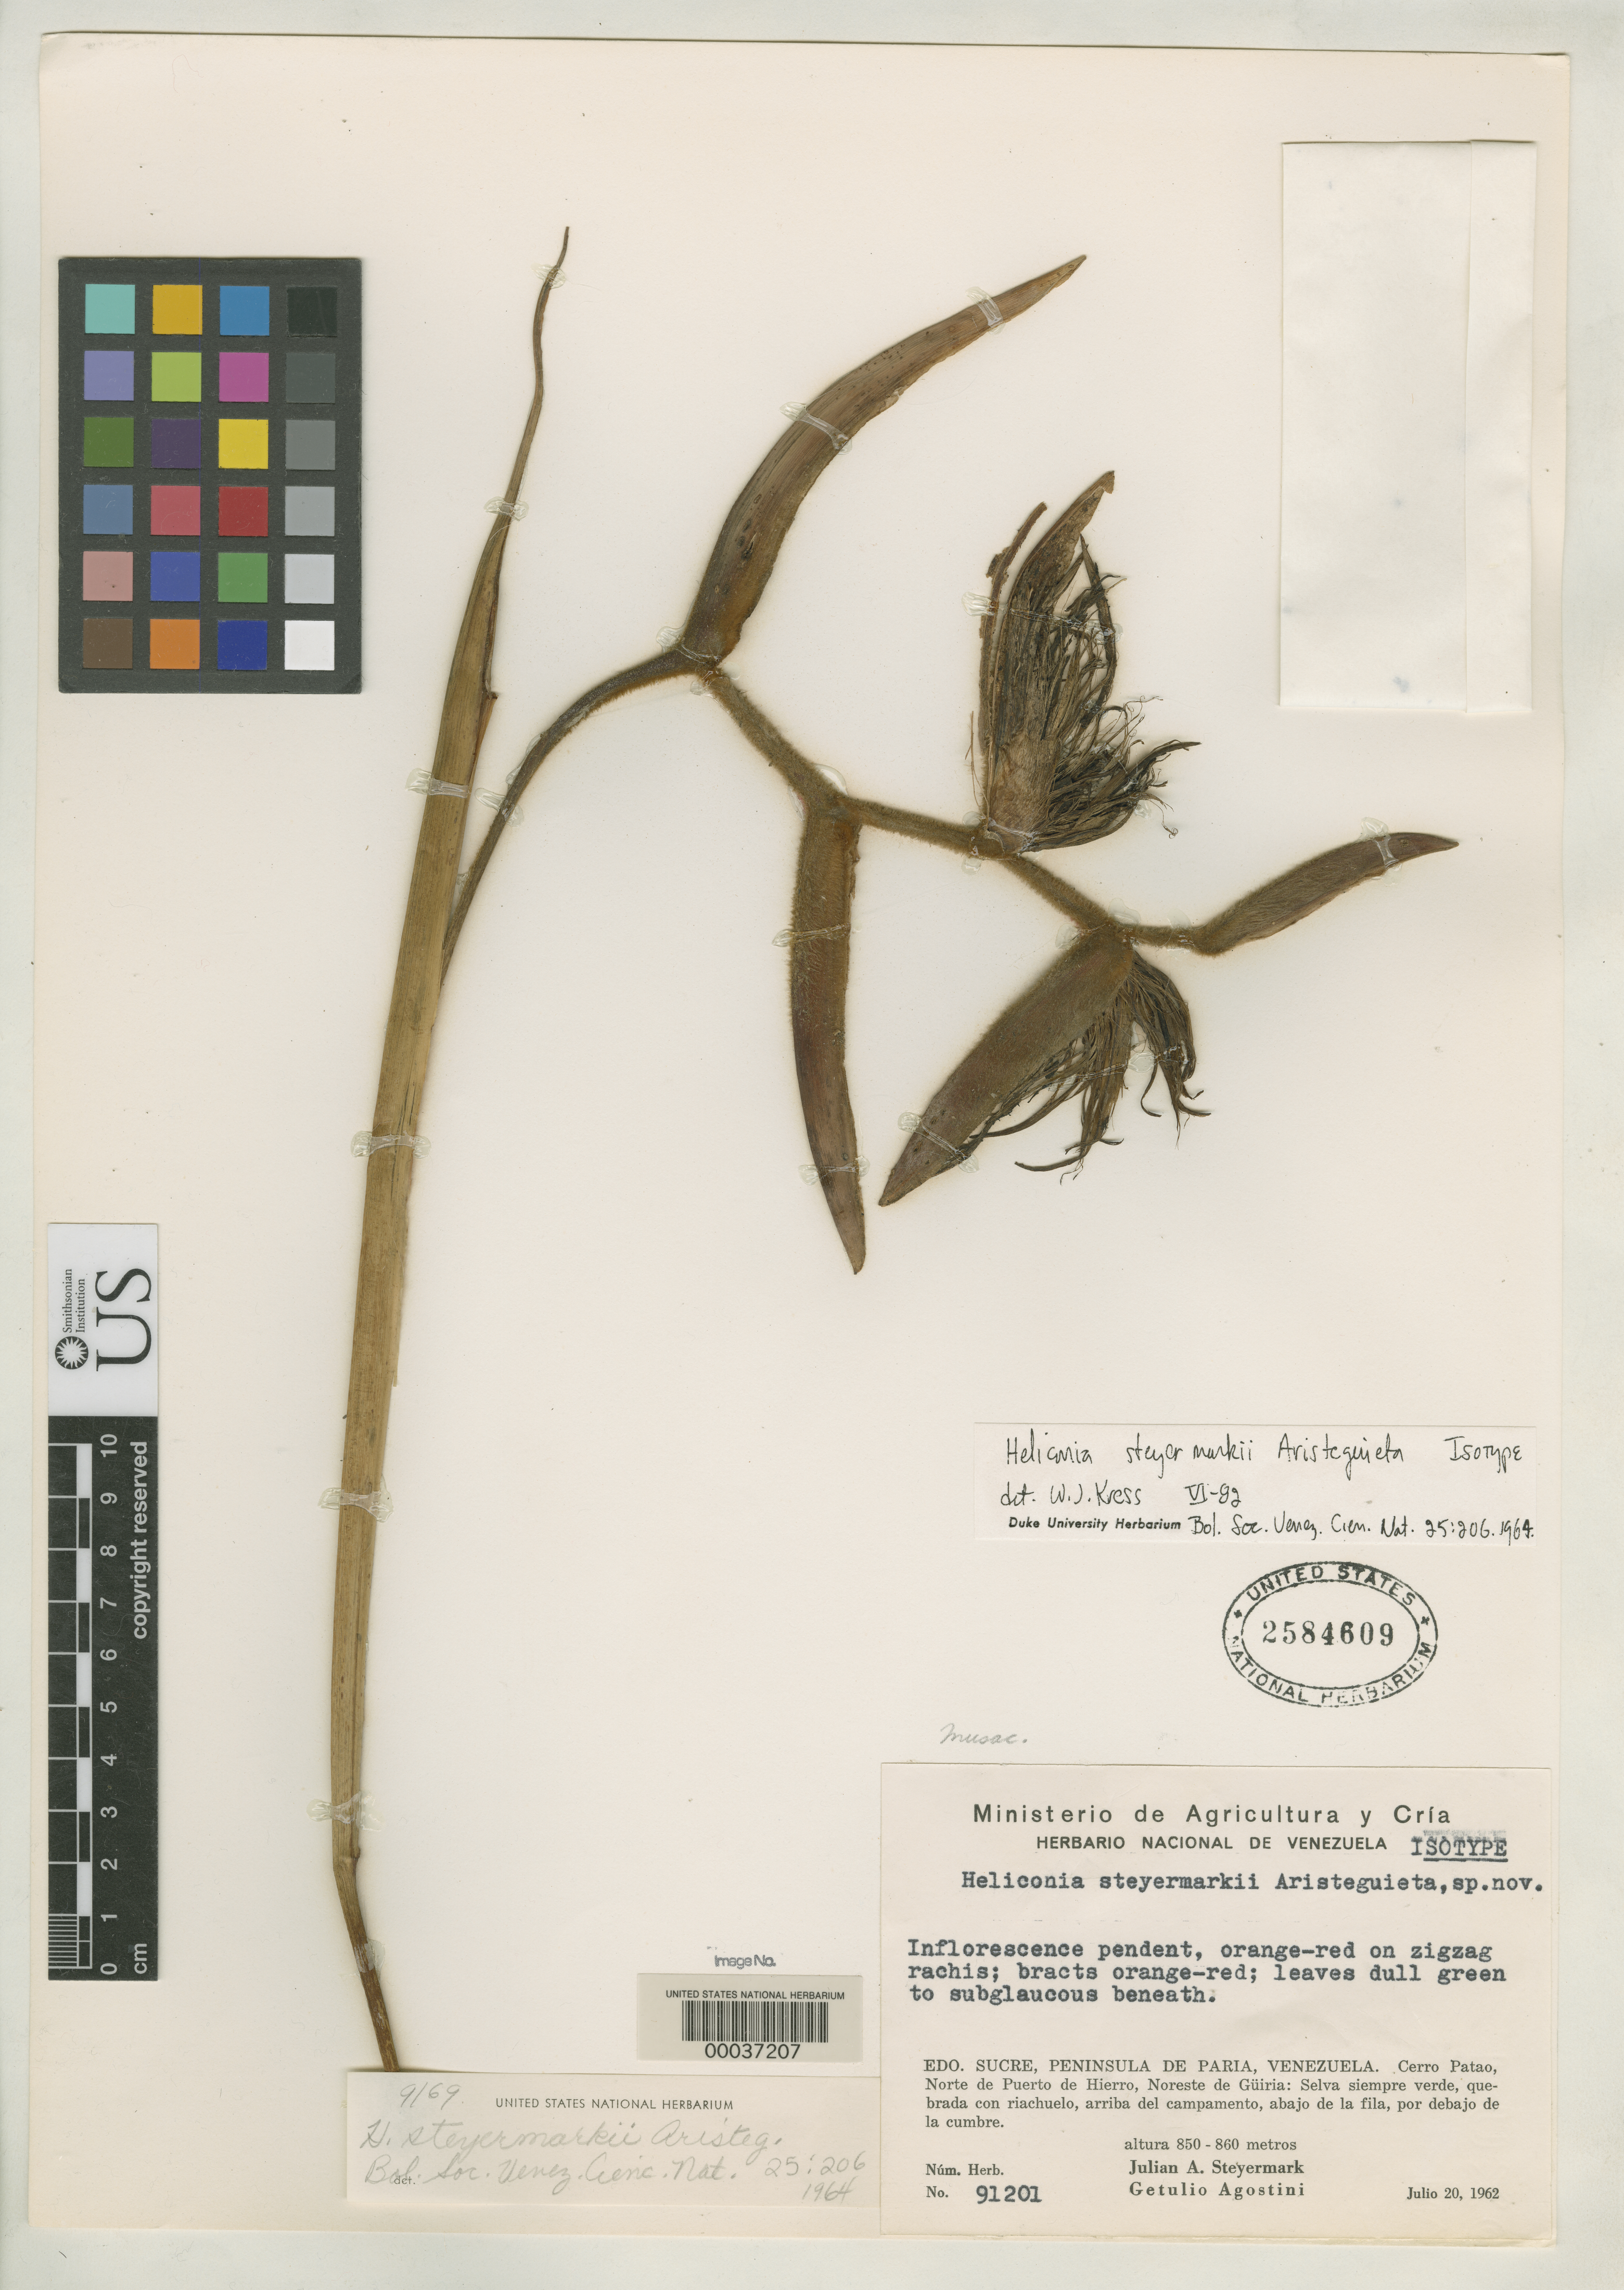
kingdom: Plantae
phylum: Tracheophyta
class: Liliopsida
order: Zingiberales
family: Heliconiaceae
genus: Heliconia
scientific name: Heliconia steyermarkii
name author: Aristeg.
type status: Isotype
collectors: J. Steyermark & G. Agostini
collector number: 91201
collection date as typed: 20 Jul 1962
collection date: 1962-07-20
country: Venezuela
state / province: Sucre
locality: Cerro Patao, peninsula de Paria.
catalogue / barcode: US 2584609